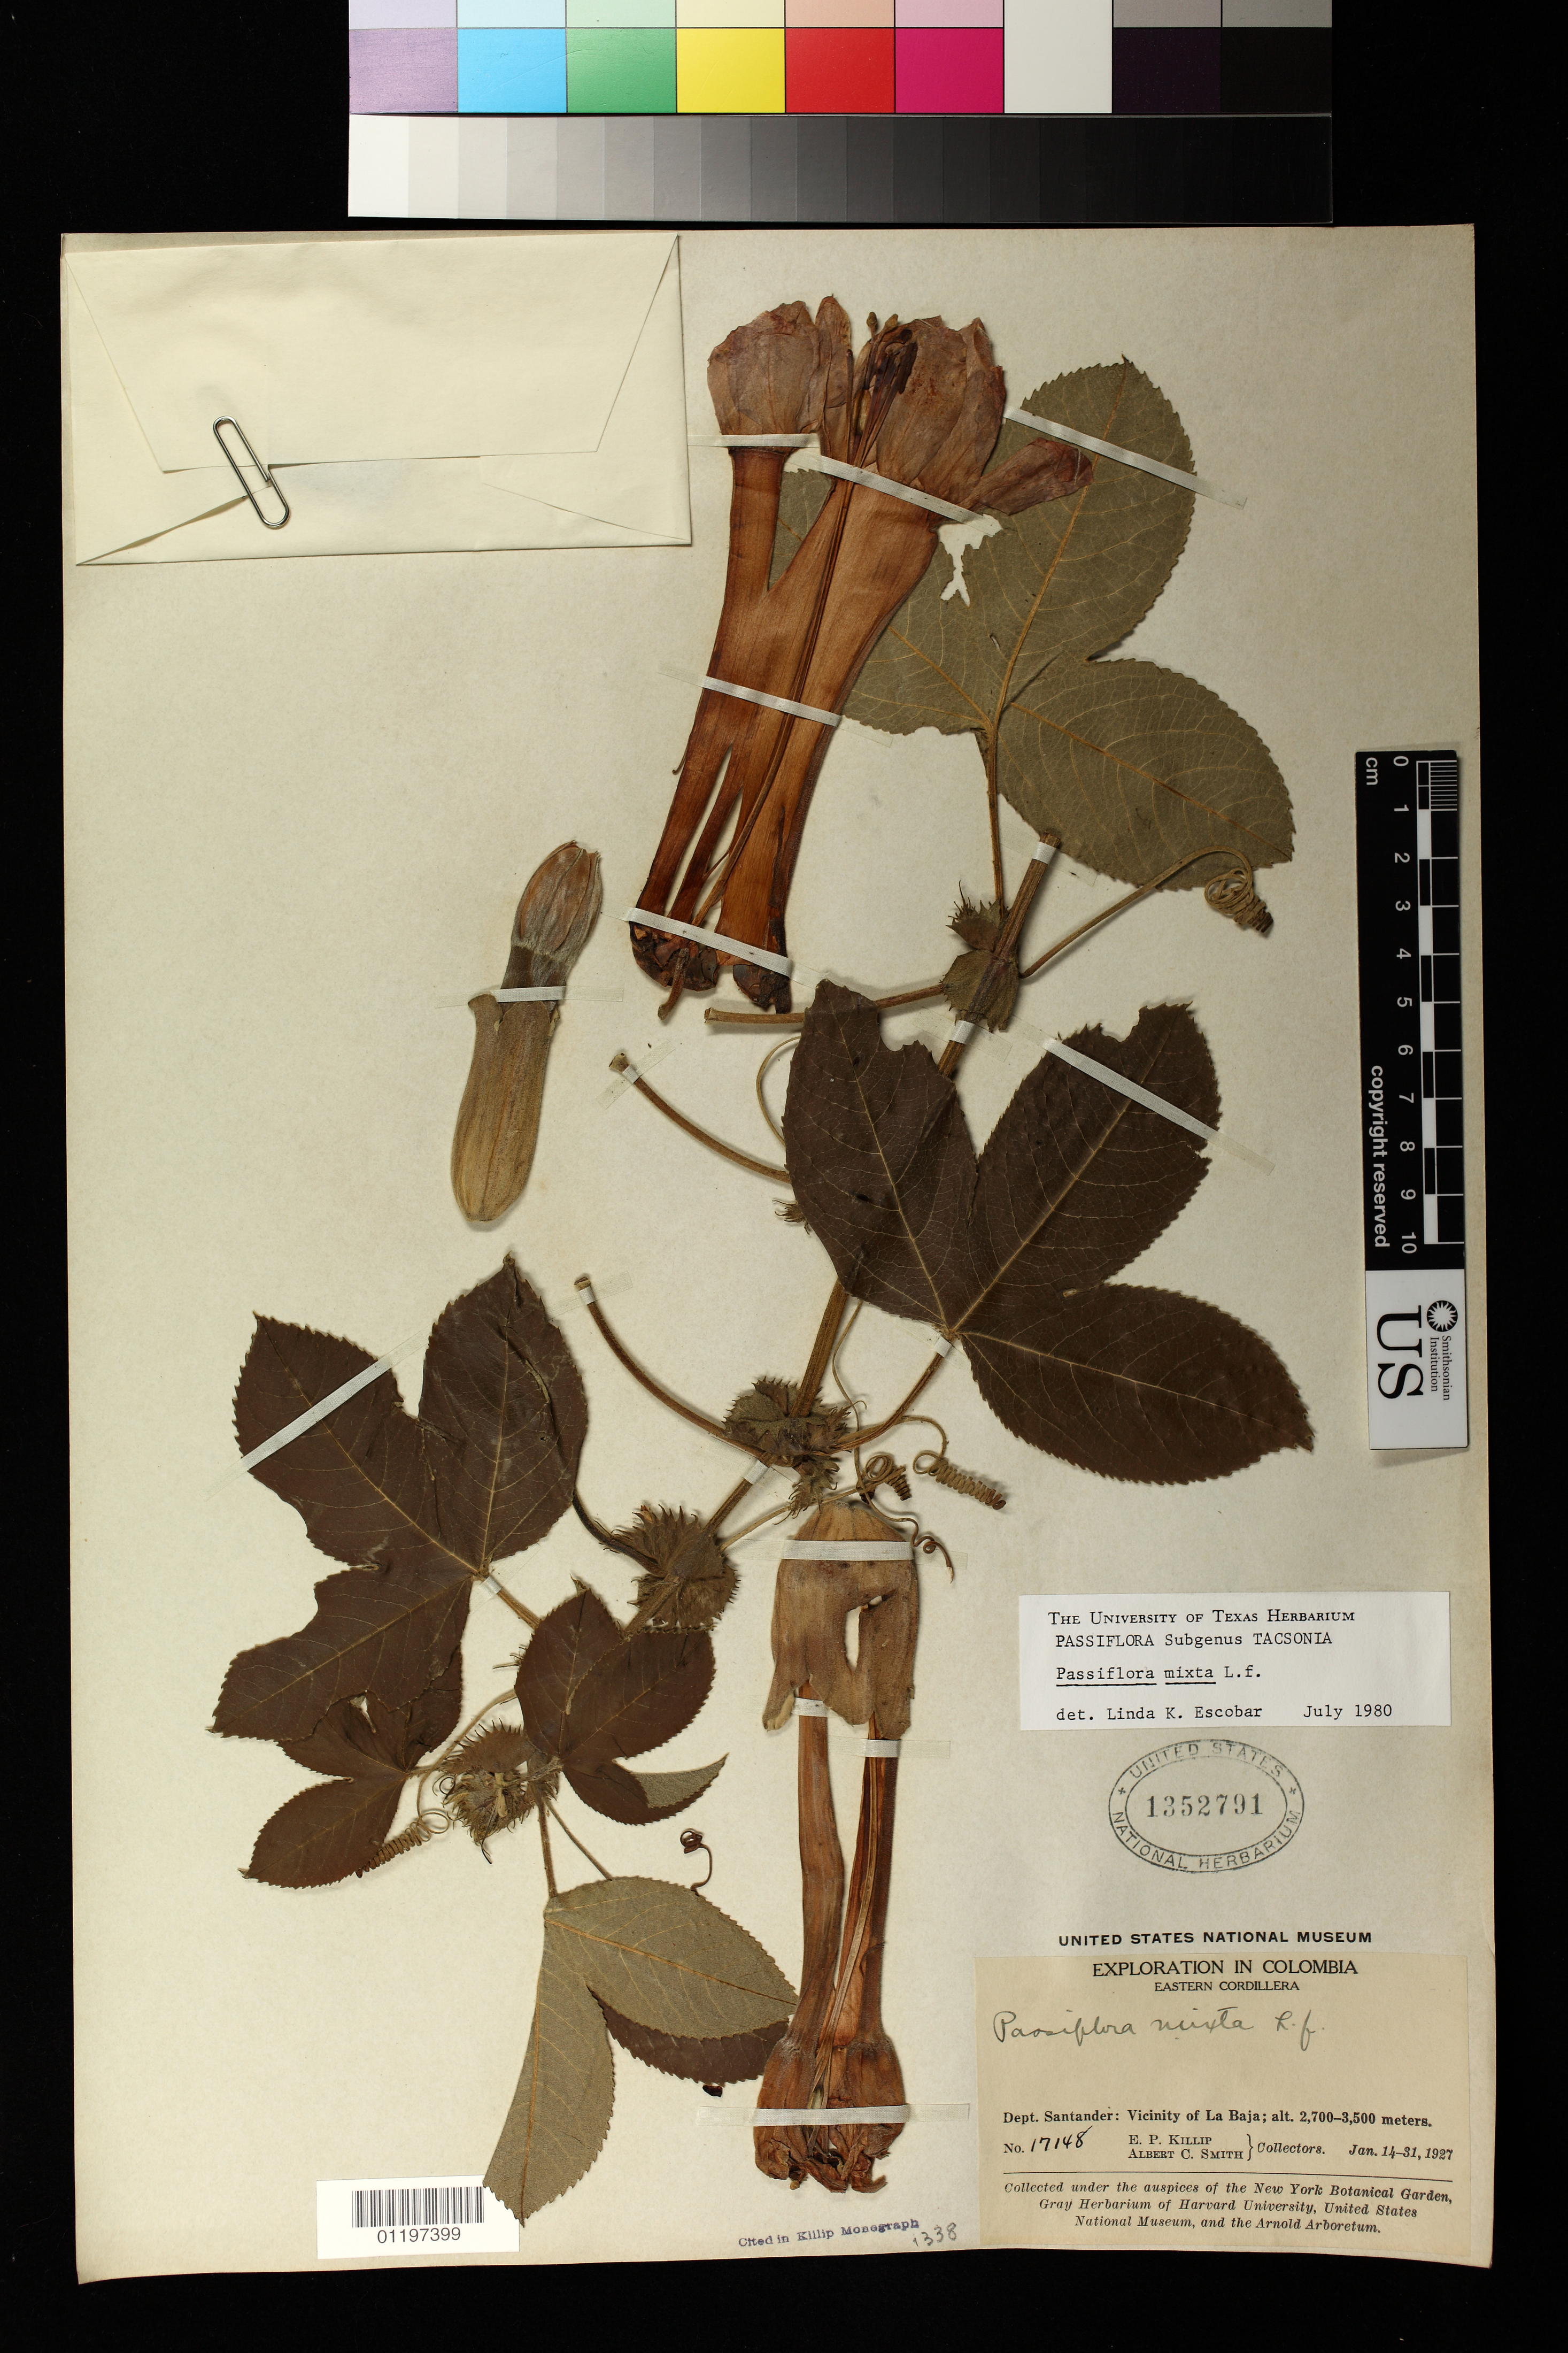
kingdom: Plantae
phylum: Tracheophyta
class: Magnoliopsida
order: Malpighiales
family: Passifloraceae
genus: Passiflora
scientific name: Passiflora mixta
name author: L. f.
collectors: E. P. Killip & A. C. Smith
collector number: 17148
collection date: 1927-01-14/1927-01-31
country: Colombia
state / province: Santander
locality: Dept. Santander: Vicinity of La Baja. Eastern Cordillera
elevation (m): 2700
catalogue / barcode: US 1352791